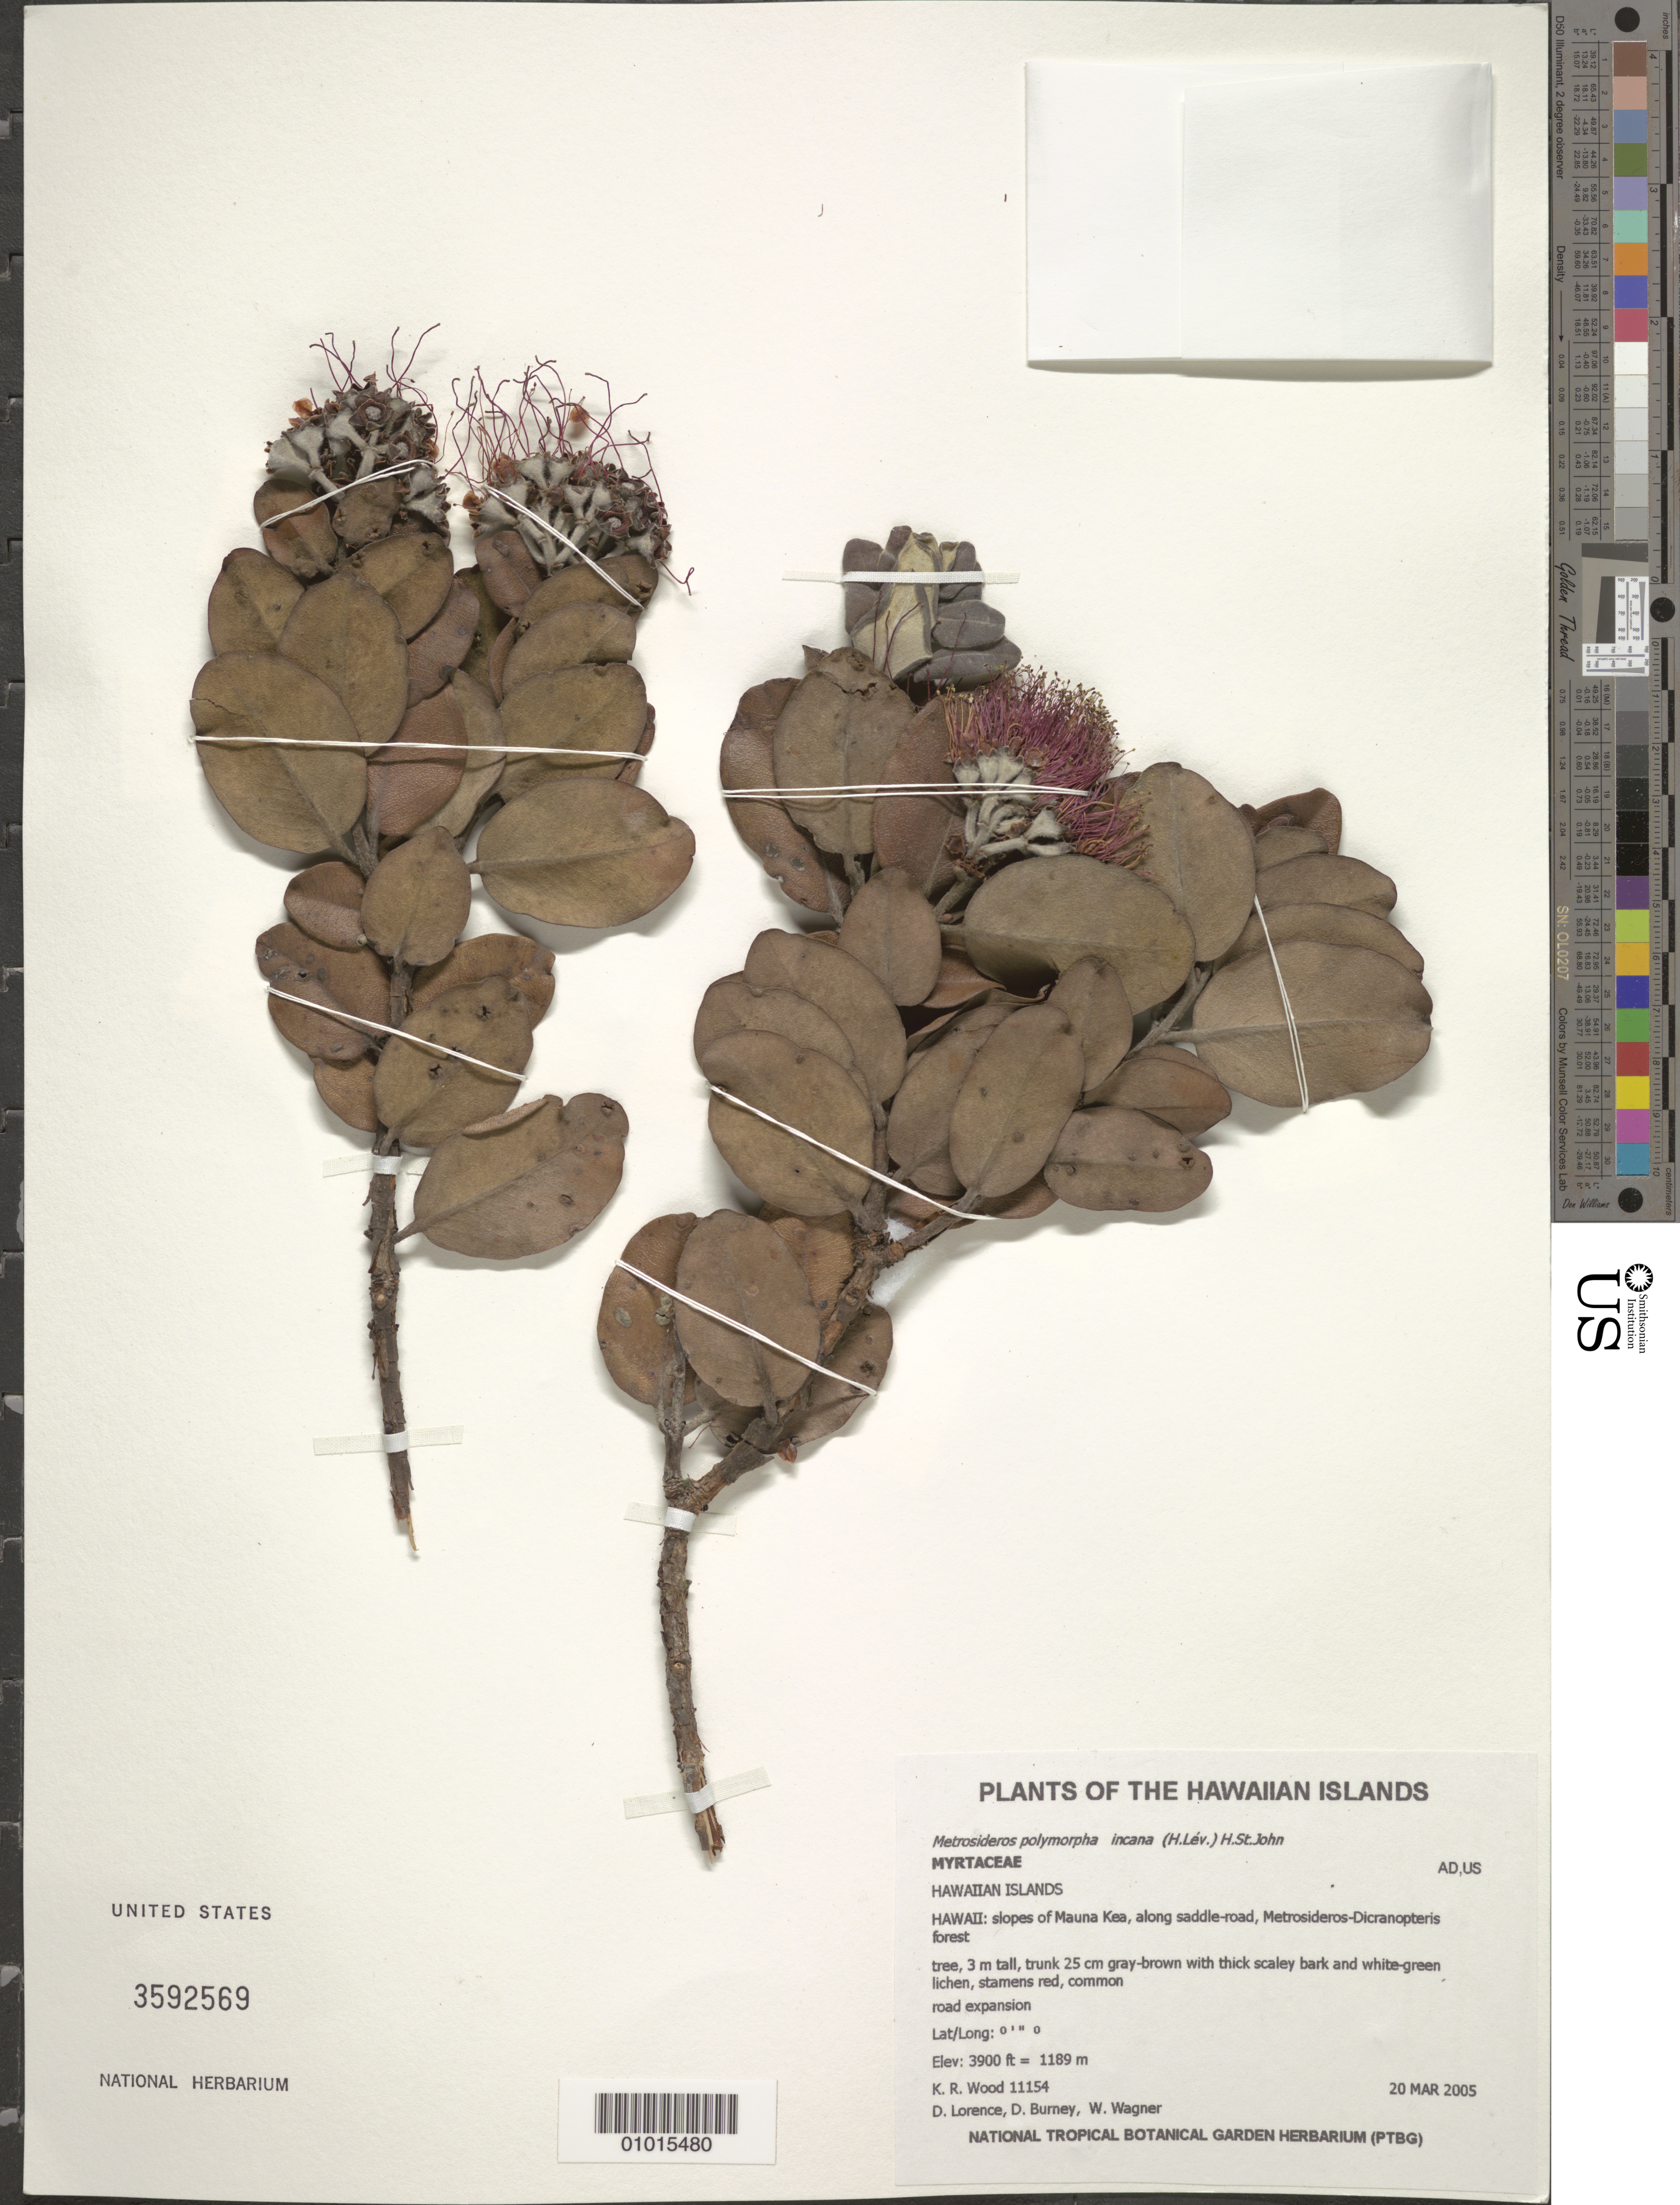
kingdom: Plantae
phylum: Tracheophyta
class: Magnoliopsida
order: Myrtales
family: Myrtaceae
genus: Metrosideros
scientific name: Metrosideros polymorpha var. incana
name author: H. St. John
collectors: K. R. Wood, D. Lorence, D. Burney & W. L. Wagner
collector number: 11154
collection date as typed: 20 Mar 2005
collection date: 2005-03-20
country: United States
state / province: Hawaii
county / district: Hawaii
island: Hawaii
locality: Slopes of Mauna Kea, along saddle-road.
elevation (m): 1189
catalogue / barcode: US 3592569